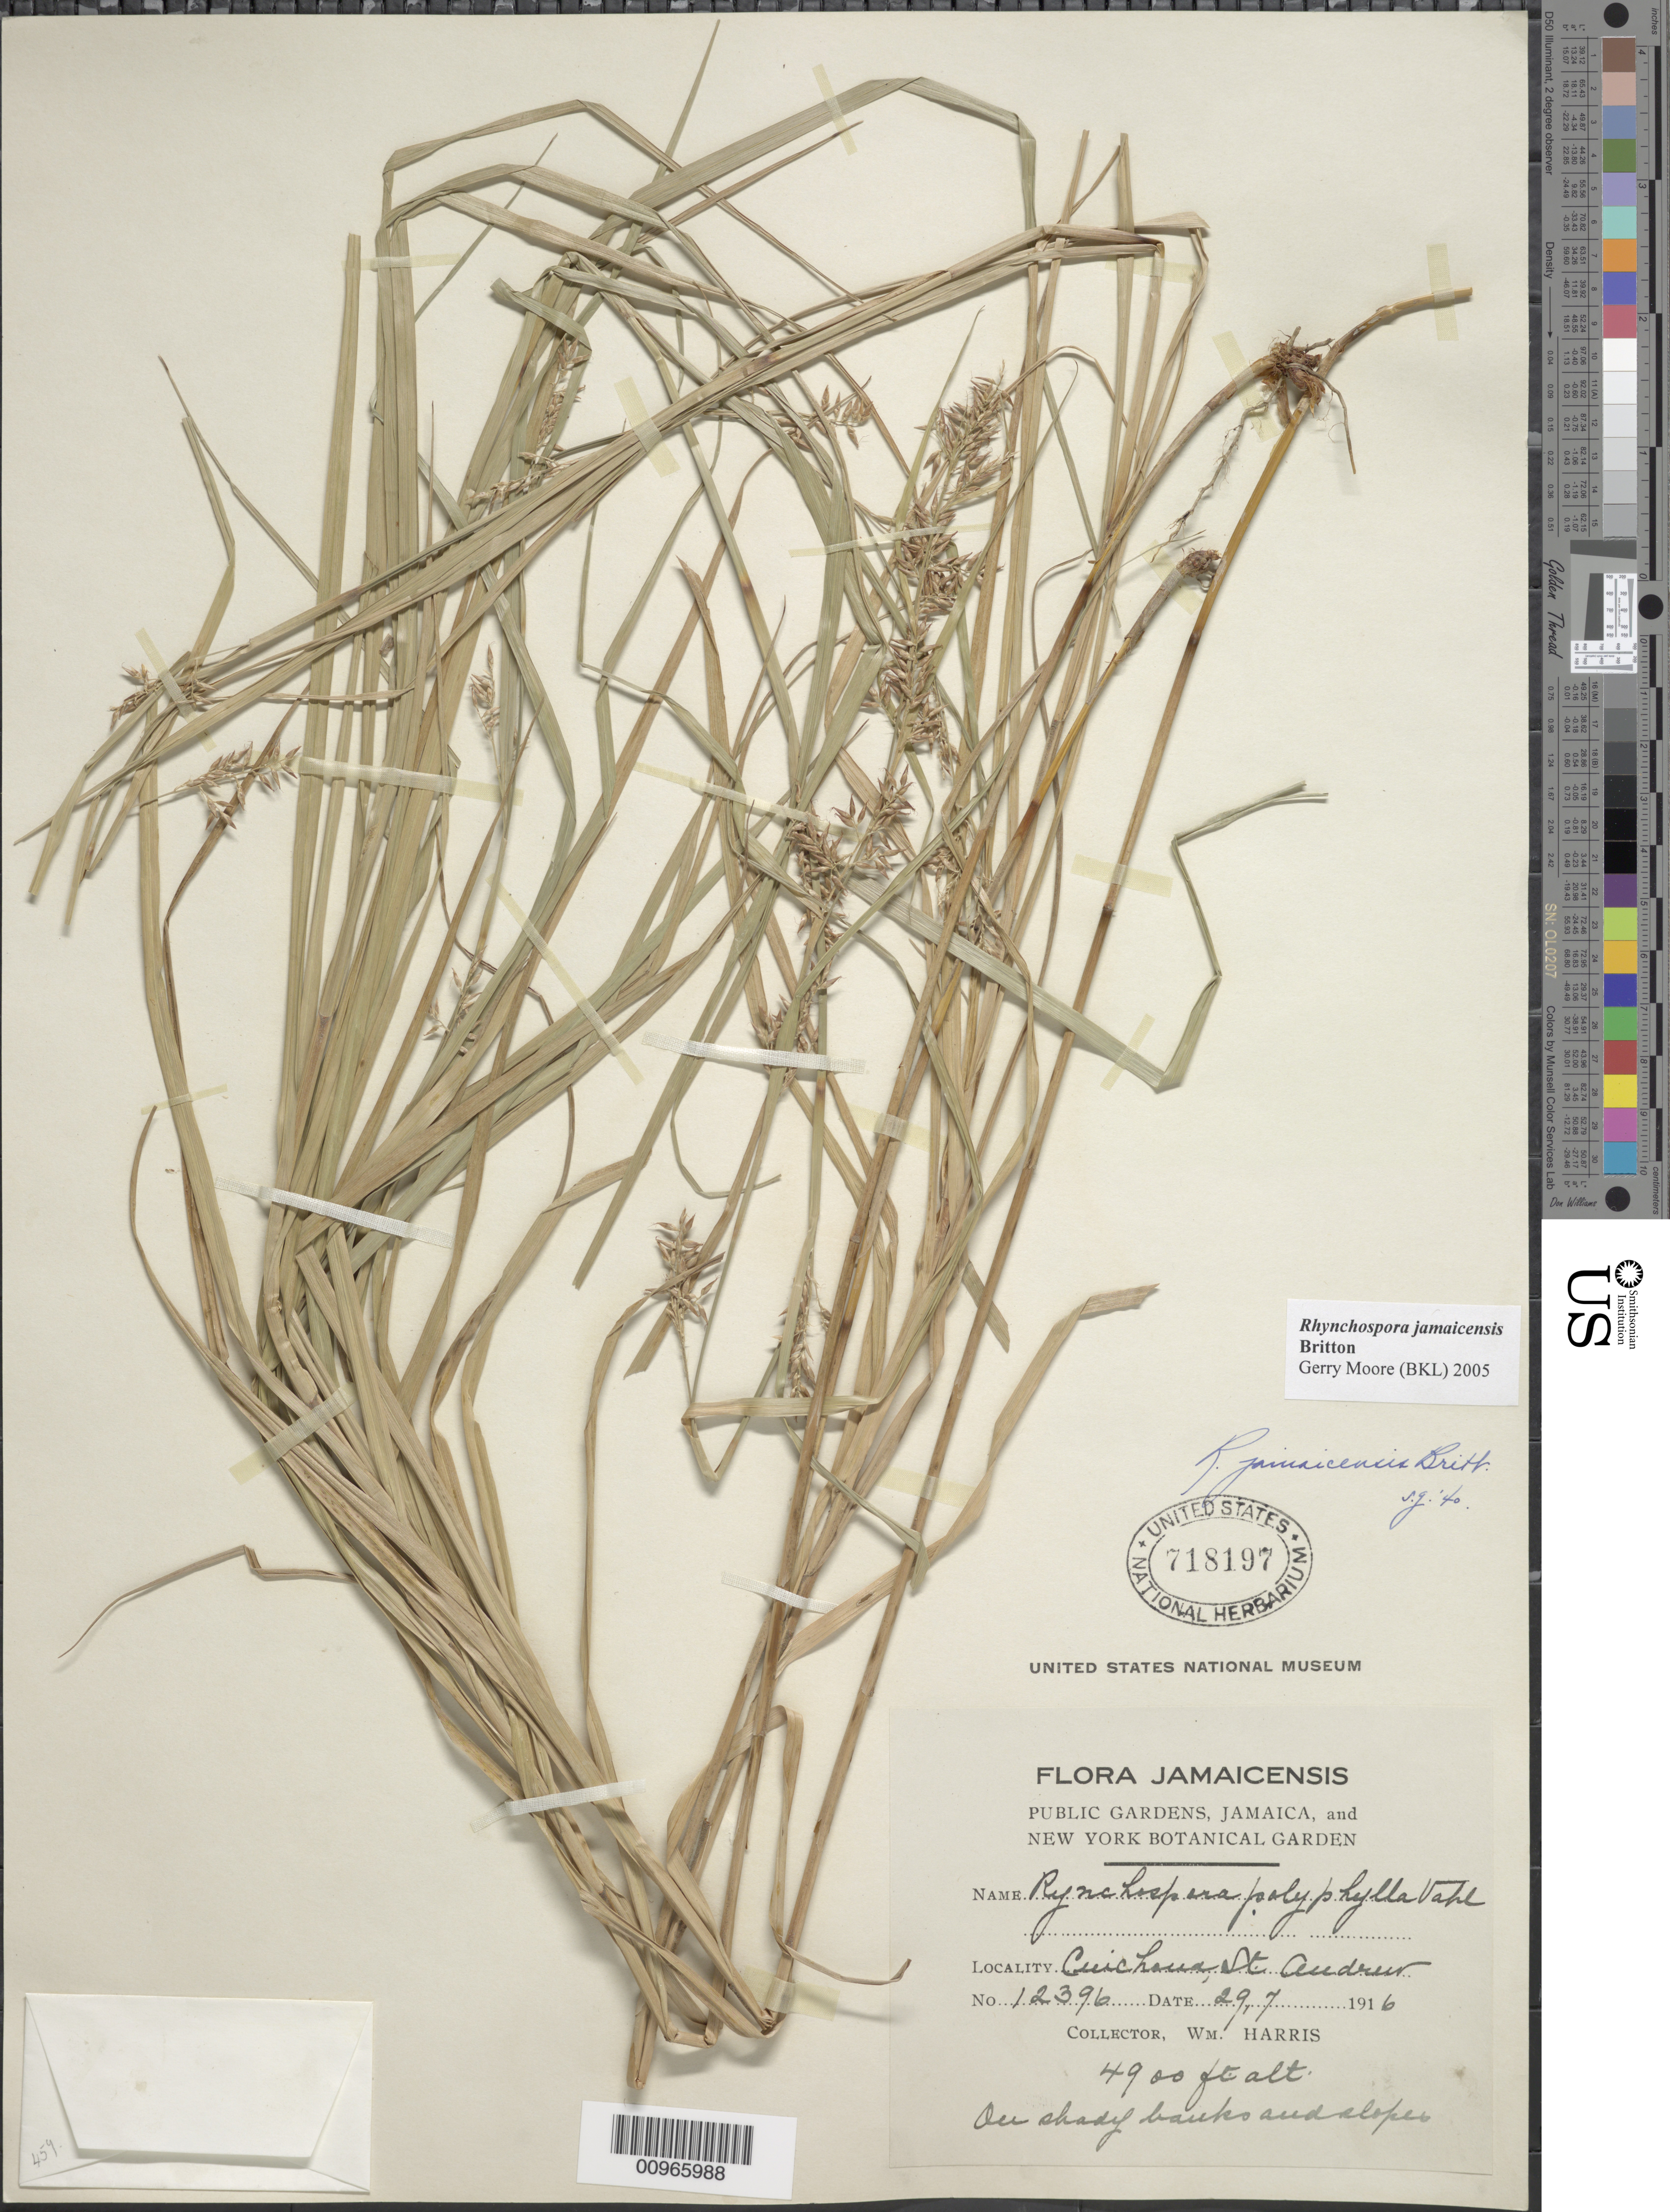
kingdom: Plantae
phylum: Tracheophyta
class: Liliopsida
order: Poales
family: Cyperaceae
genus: Rhynchospora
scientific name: Rhynchospora jamaicensis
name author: Britton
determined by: Moore, G.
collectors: W. H. Harris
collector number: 12396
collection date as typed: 29 Jul 1916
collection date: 1916-07-29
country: Jamaica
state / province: Saint Andrew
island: Jamaica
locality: Cinchona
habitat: On shady banks and slopes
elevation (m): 1494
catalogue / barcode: US 718197